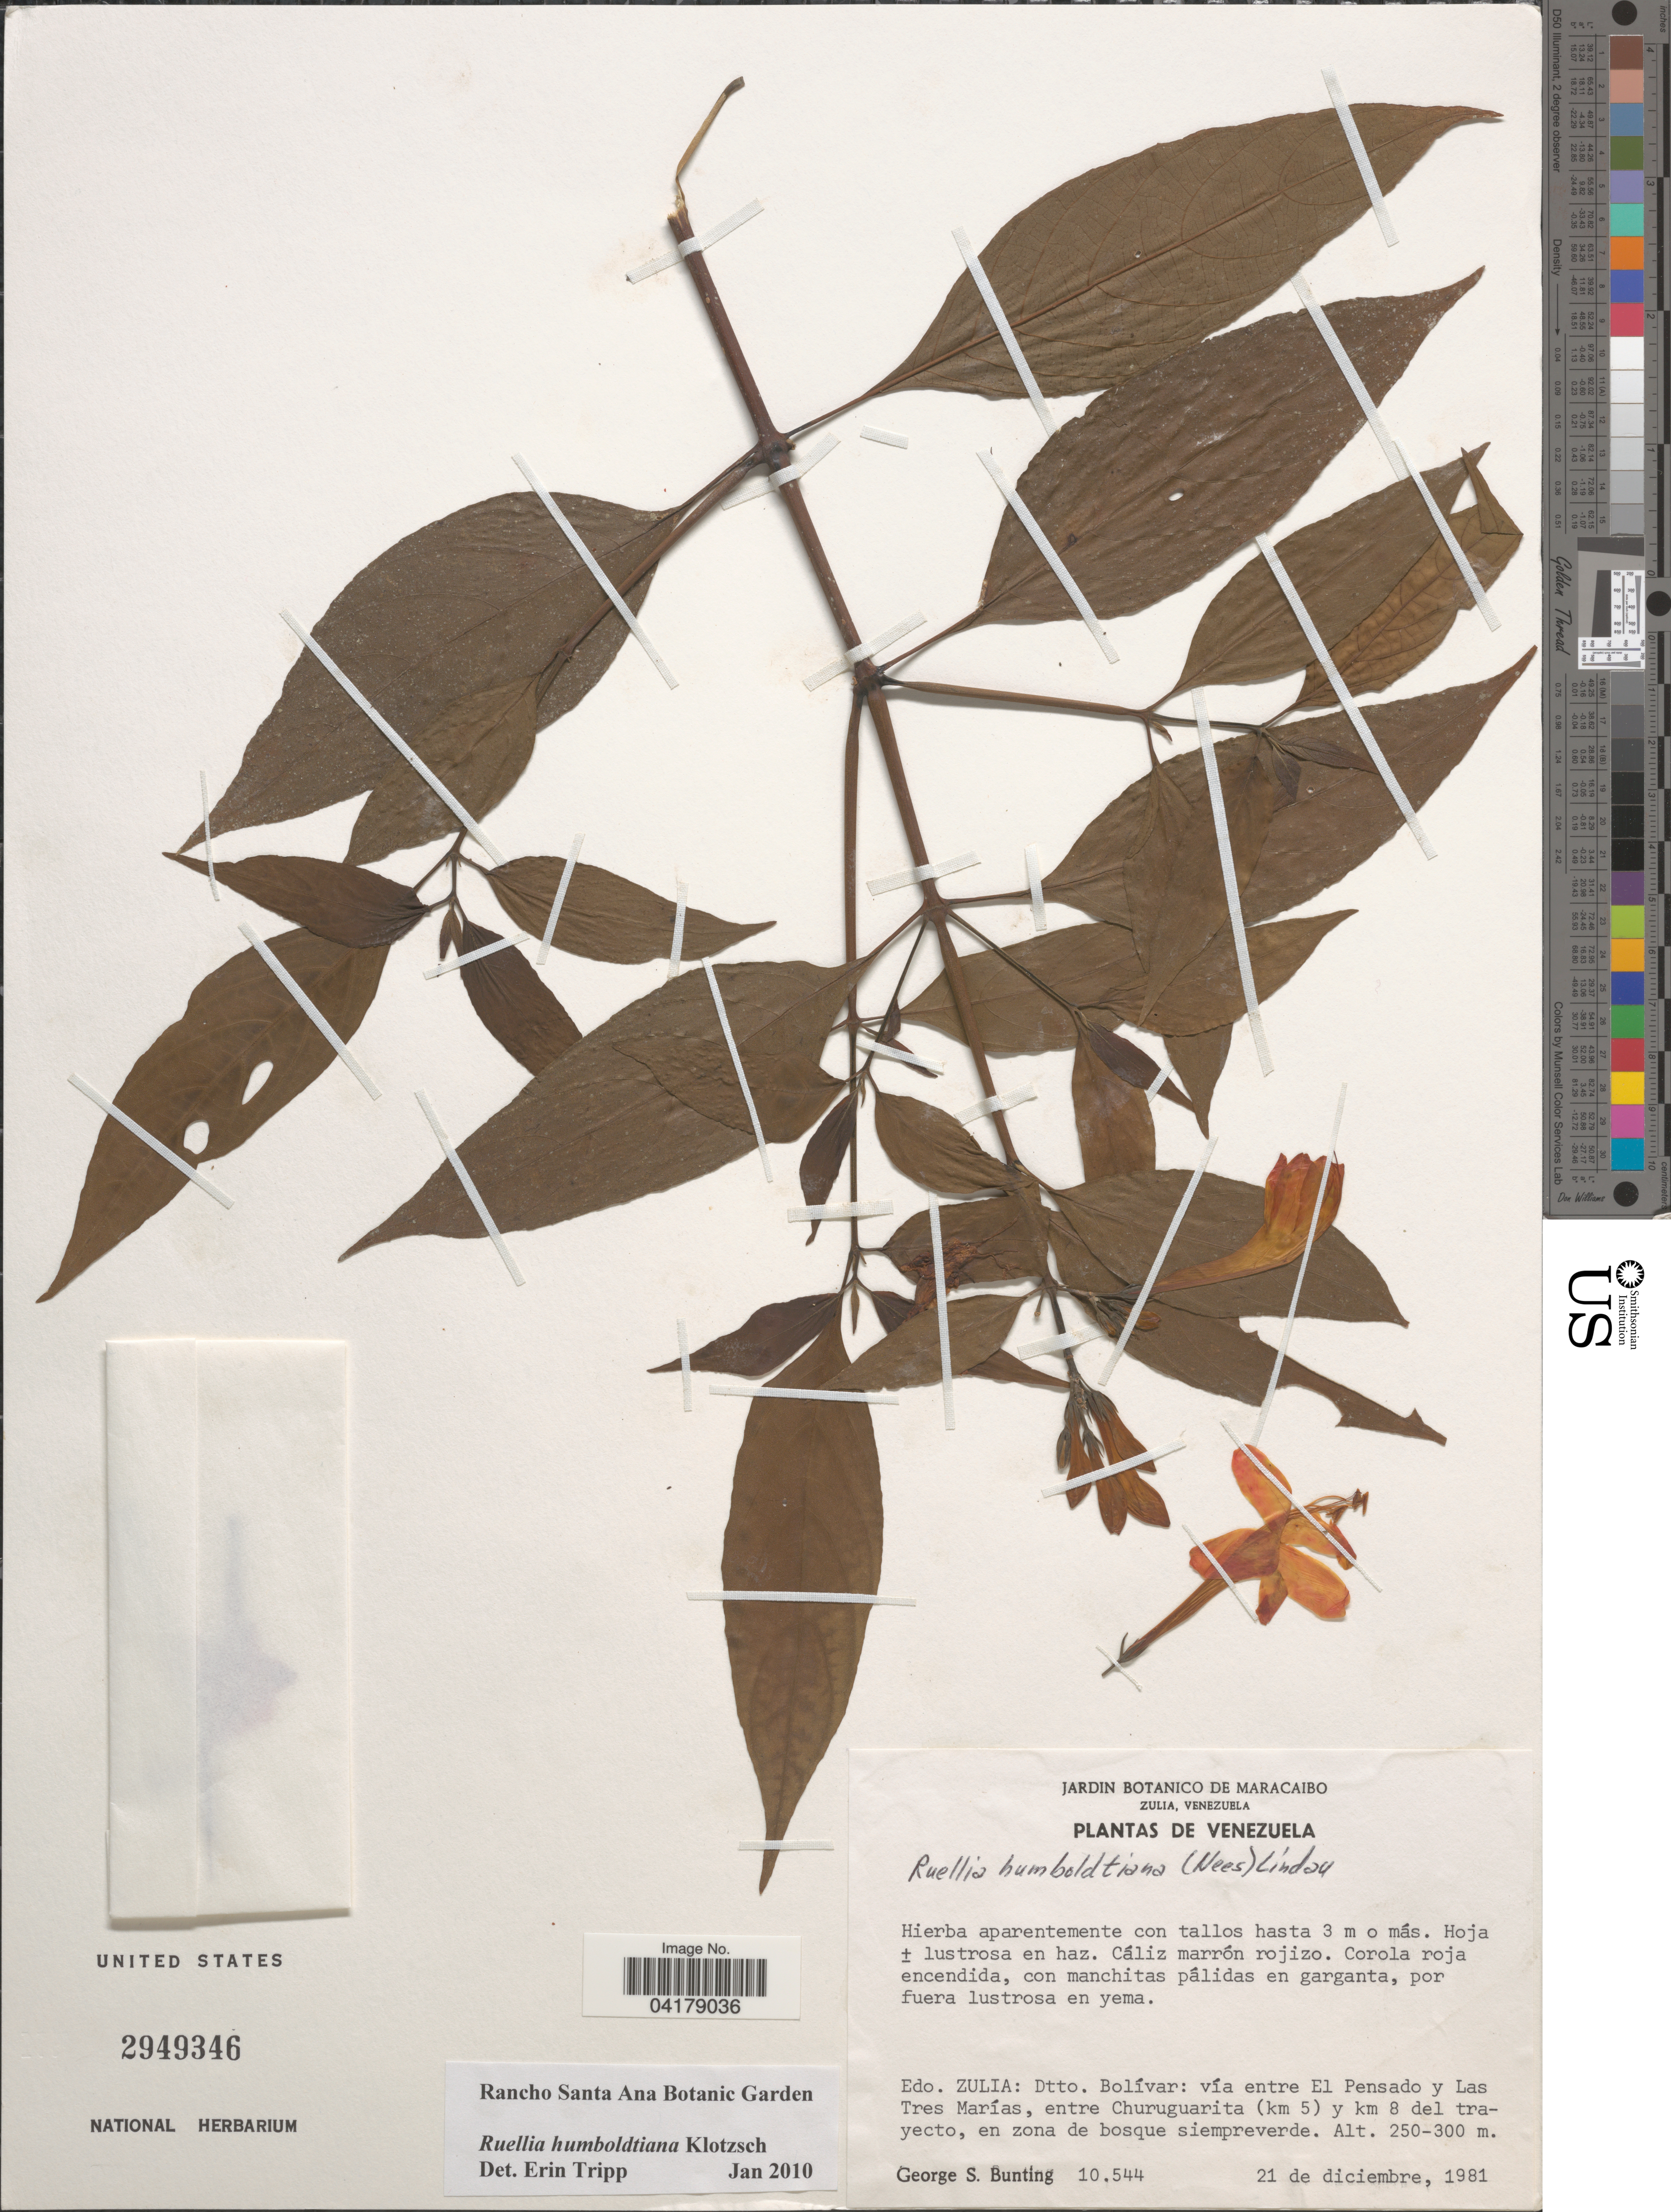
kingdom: Plantae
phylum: Tracheophyta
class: Magnoliopsida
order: Lamiales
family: Acanthaceae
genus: Ruellia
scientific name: Ruellia humboldtiana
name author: (Nees) Lindau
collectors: G. S. Bunting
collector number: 10544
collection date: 1981-12-21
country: Venezuela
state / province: Zulia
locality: Dtto. Bolívar: vía entre El Pensado y Las Tres Marías, entre Churuguarita (km 5) y km 8 del trayecto, en zona de bosque siempreverde.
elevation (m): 250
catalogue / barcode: US 2949346